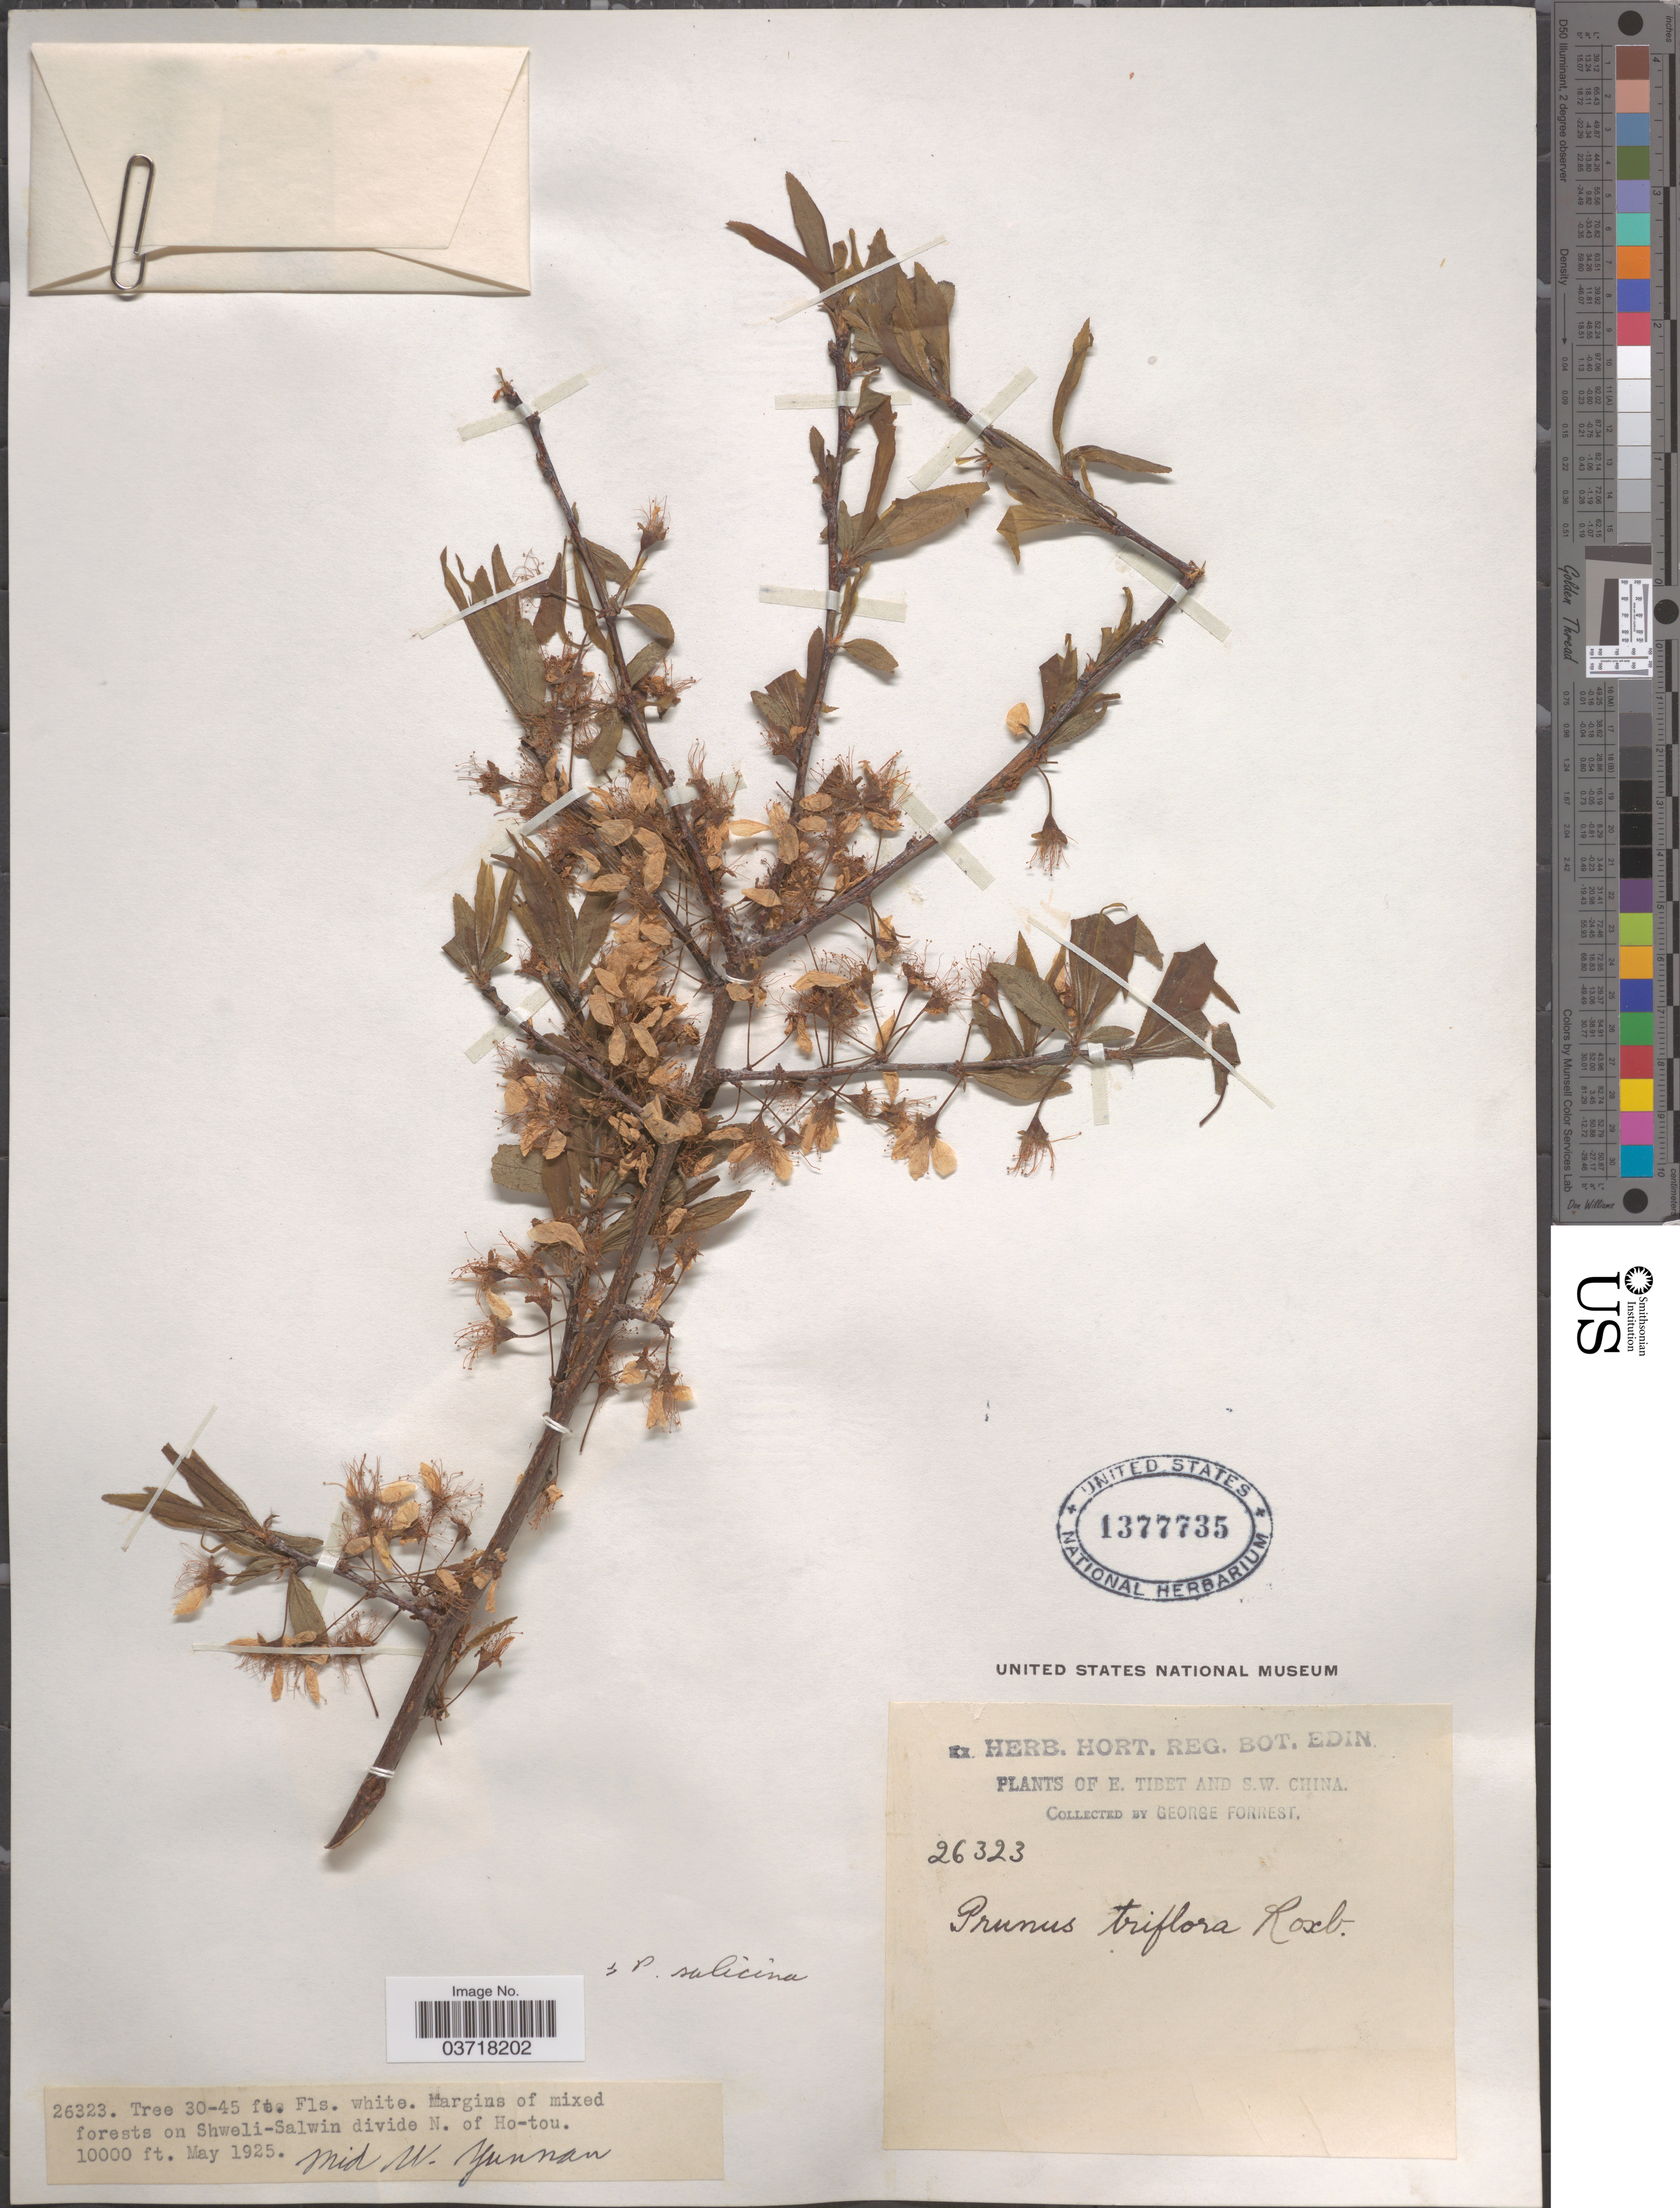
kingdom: Plantae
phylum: Tracheophyta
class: Magnoliopsida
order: Rosales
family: Rosaceae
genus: Prunus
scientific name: Prunus salicina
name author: Lindl.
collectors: G. Forrest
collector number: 26323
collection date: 1925-05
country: China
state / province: Yunnan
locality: E. Tibet and S.W. China. On Shweli-Salwin divide N. of Ho-tou. Mid W. Yunnan.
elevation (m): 3048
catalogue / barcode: US 1377735